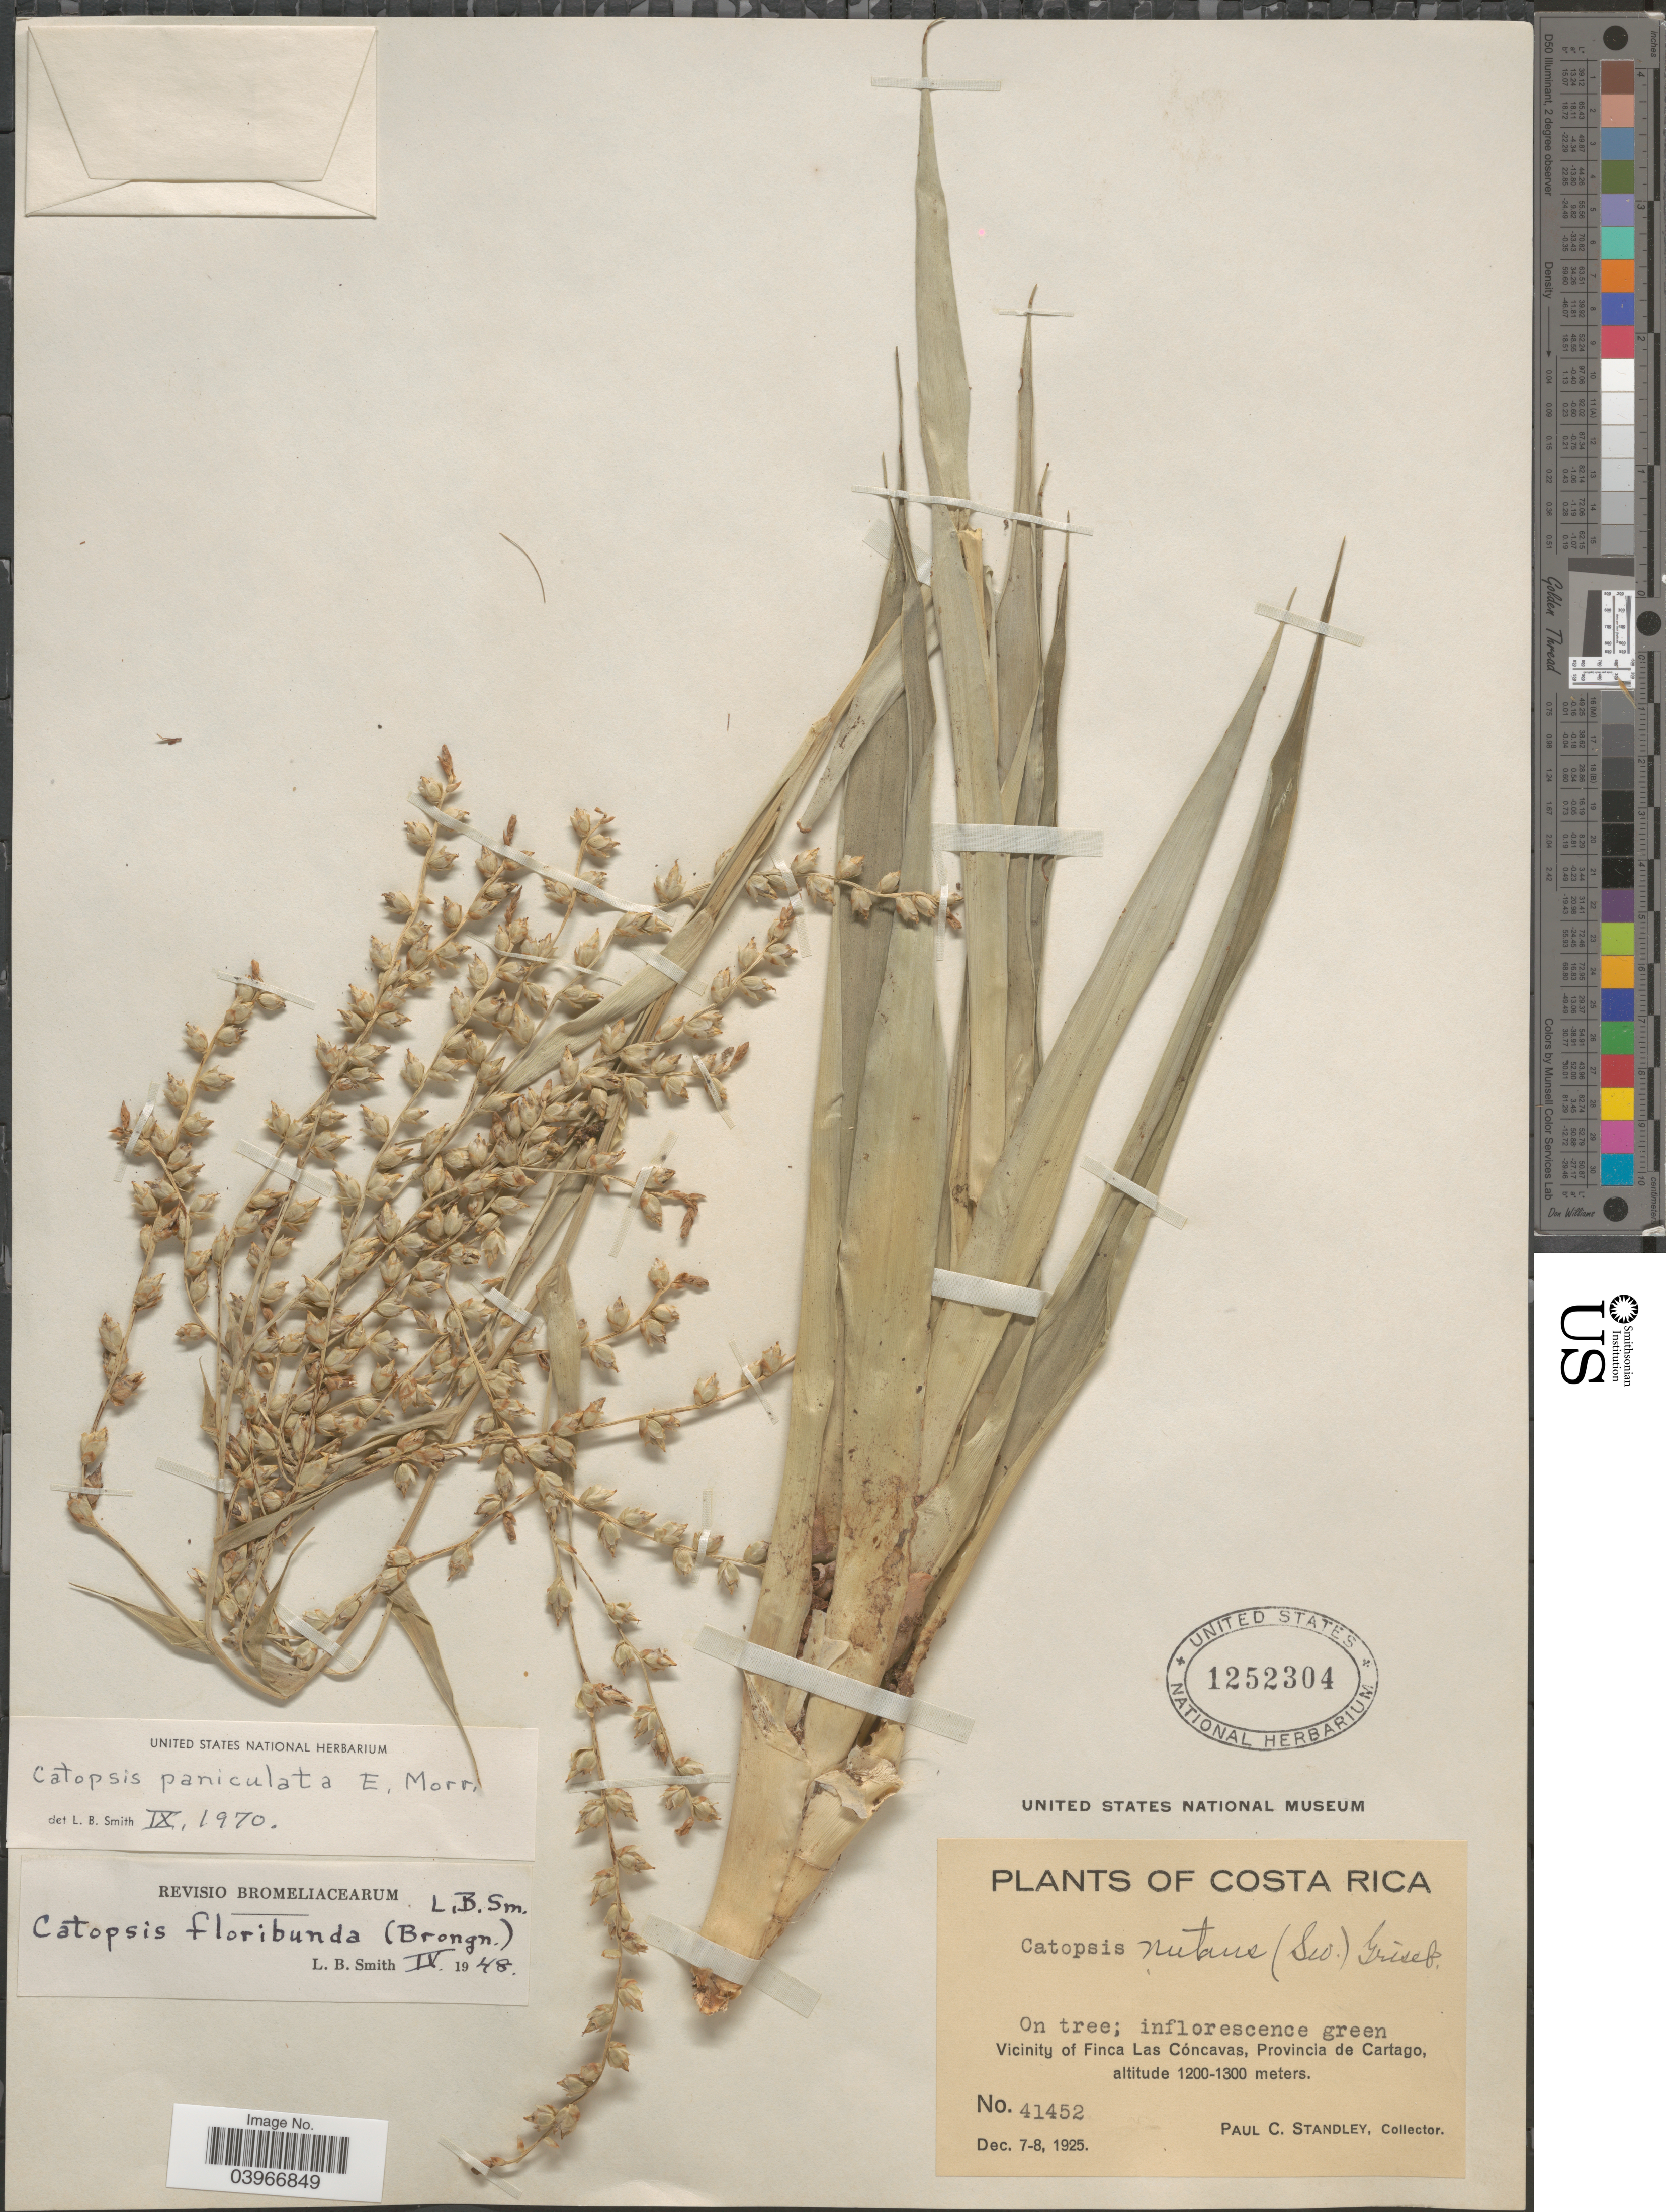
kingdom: Plantae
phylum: Tracheophyta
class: Liliopsida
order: Poales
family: Bromeliaceae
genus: Catopsis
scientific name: Catopsis paniculata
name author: É. Morren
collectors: P. C. Standley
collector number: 41452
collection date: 1925-12-07/1925-12-08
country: Costa Rica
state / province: Cartago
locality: Vicinity of Finca Las Cóncavas.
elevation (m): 1200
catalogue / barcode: US 1252304